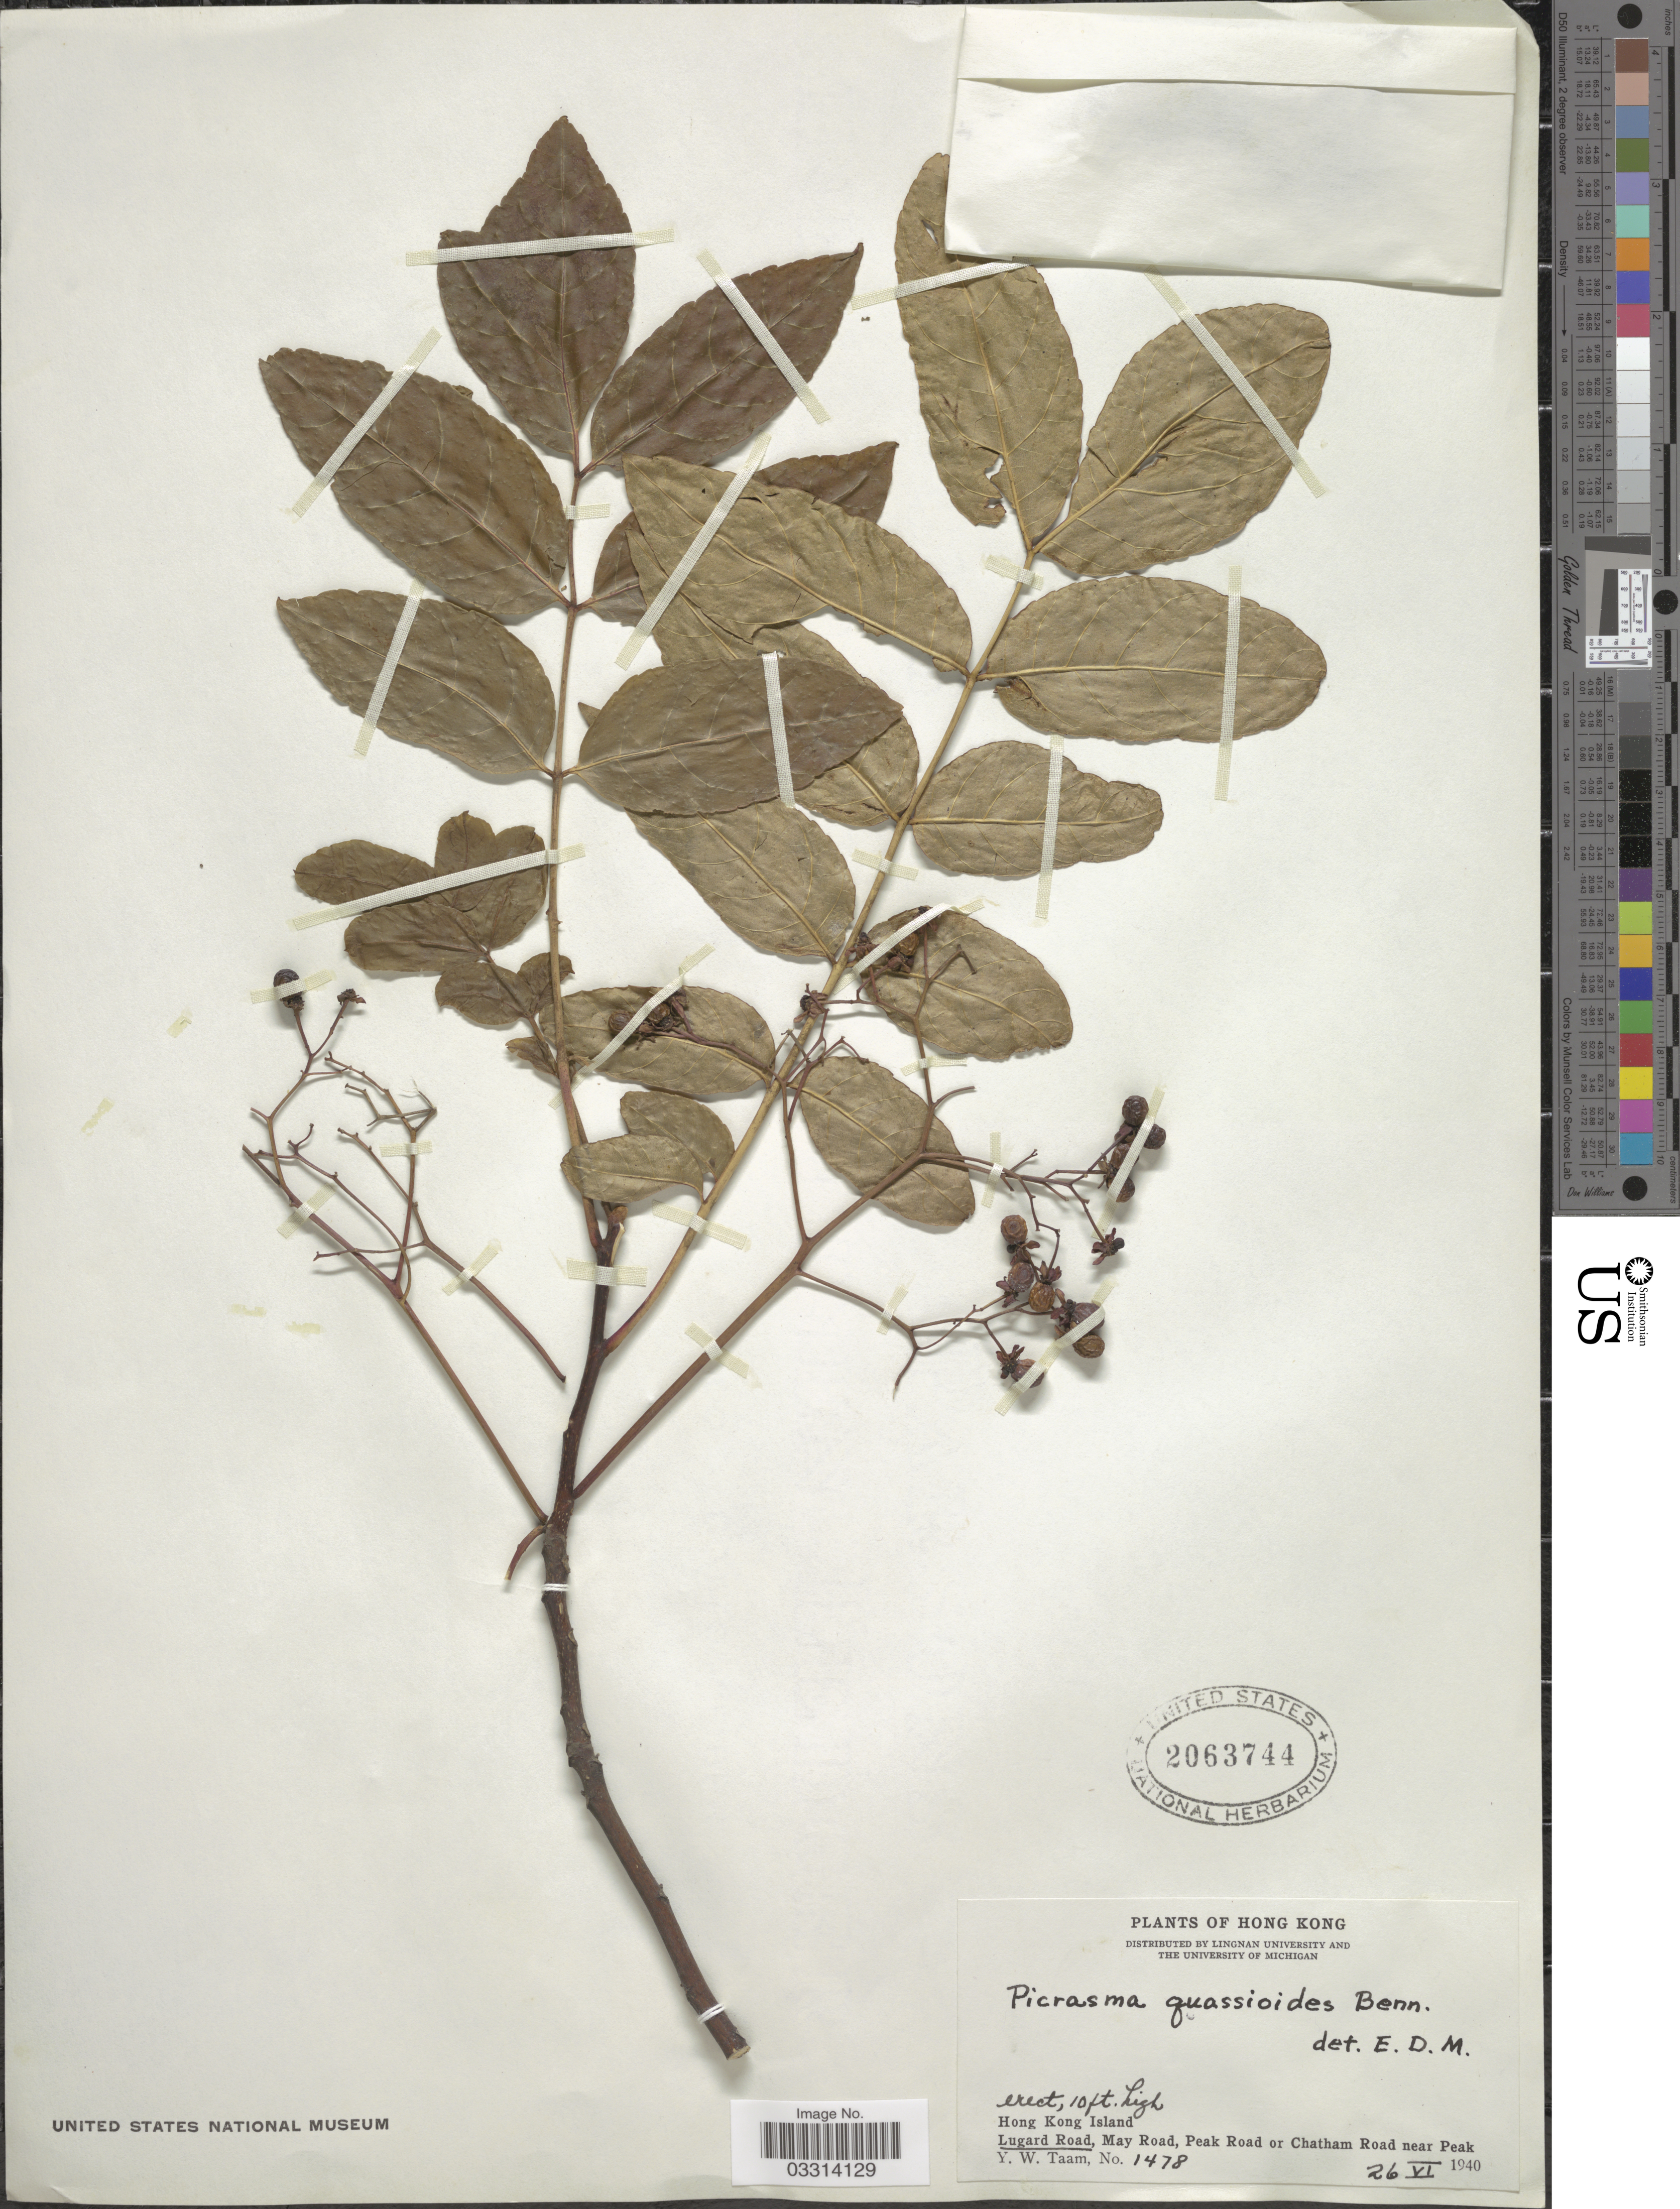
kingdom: Plantae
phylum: Tracheophyta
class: Magnoliopsida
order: Sapindales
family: Simaroubaceae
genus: Picrasma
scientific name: Picrasma quassioides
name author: (D. Don) Benn.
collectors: Y. W. Taam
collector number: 1478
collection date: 1940-06-26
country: China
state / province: Hong Kong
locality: Hong Kong Island. Lugard Road, May Road, Peak Road or Chatham Road near Peak.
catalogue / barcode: US 2063744